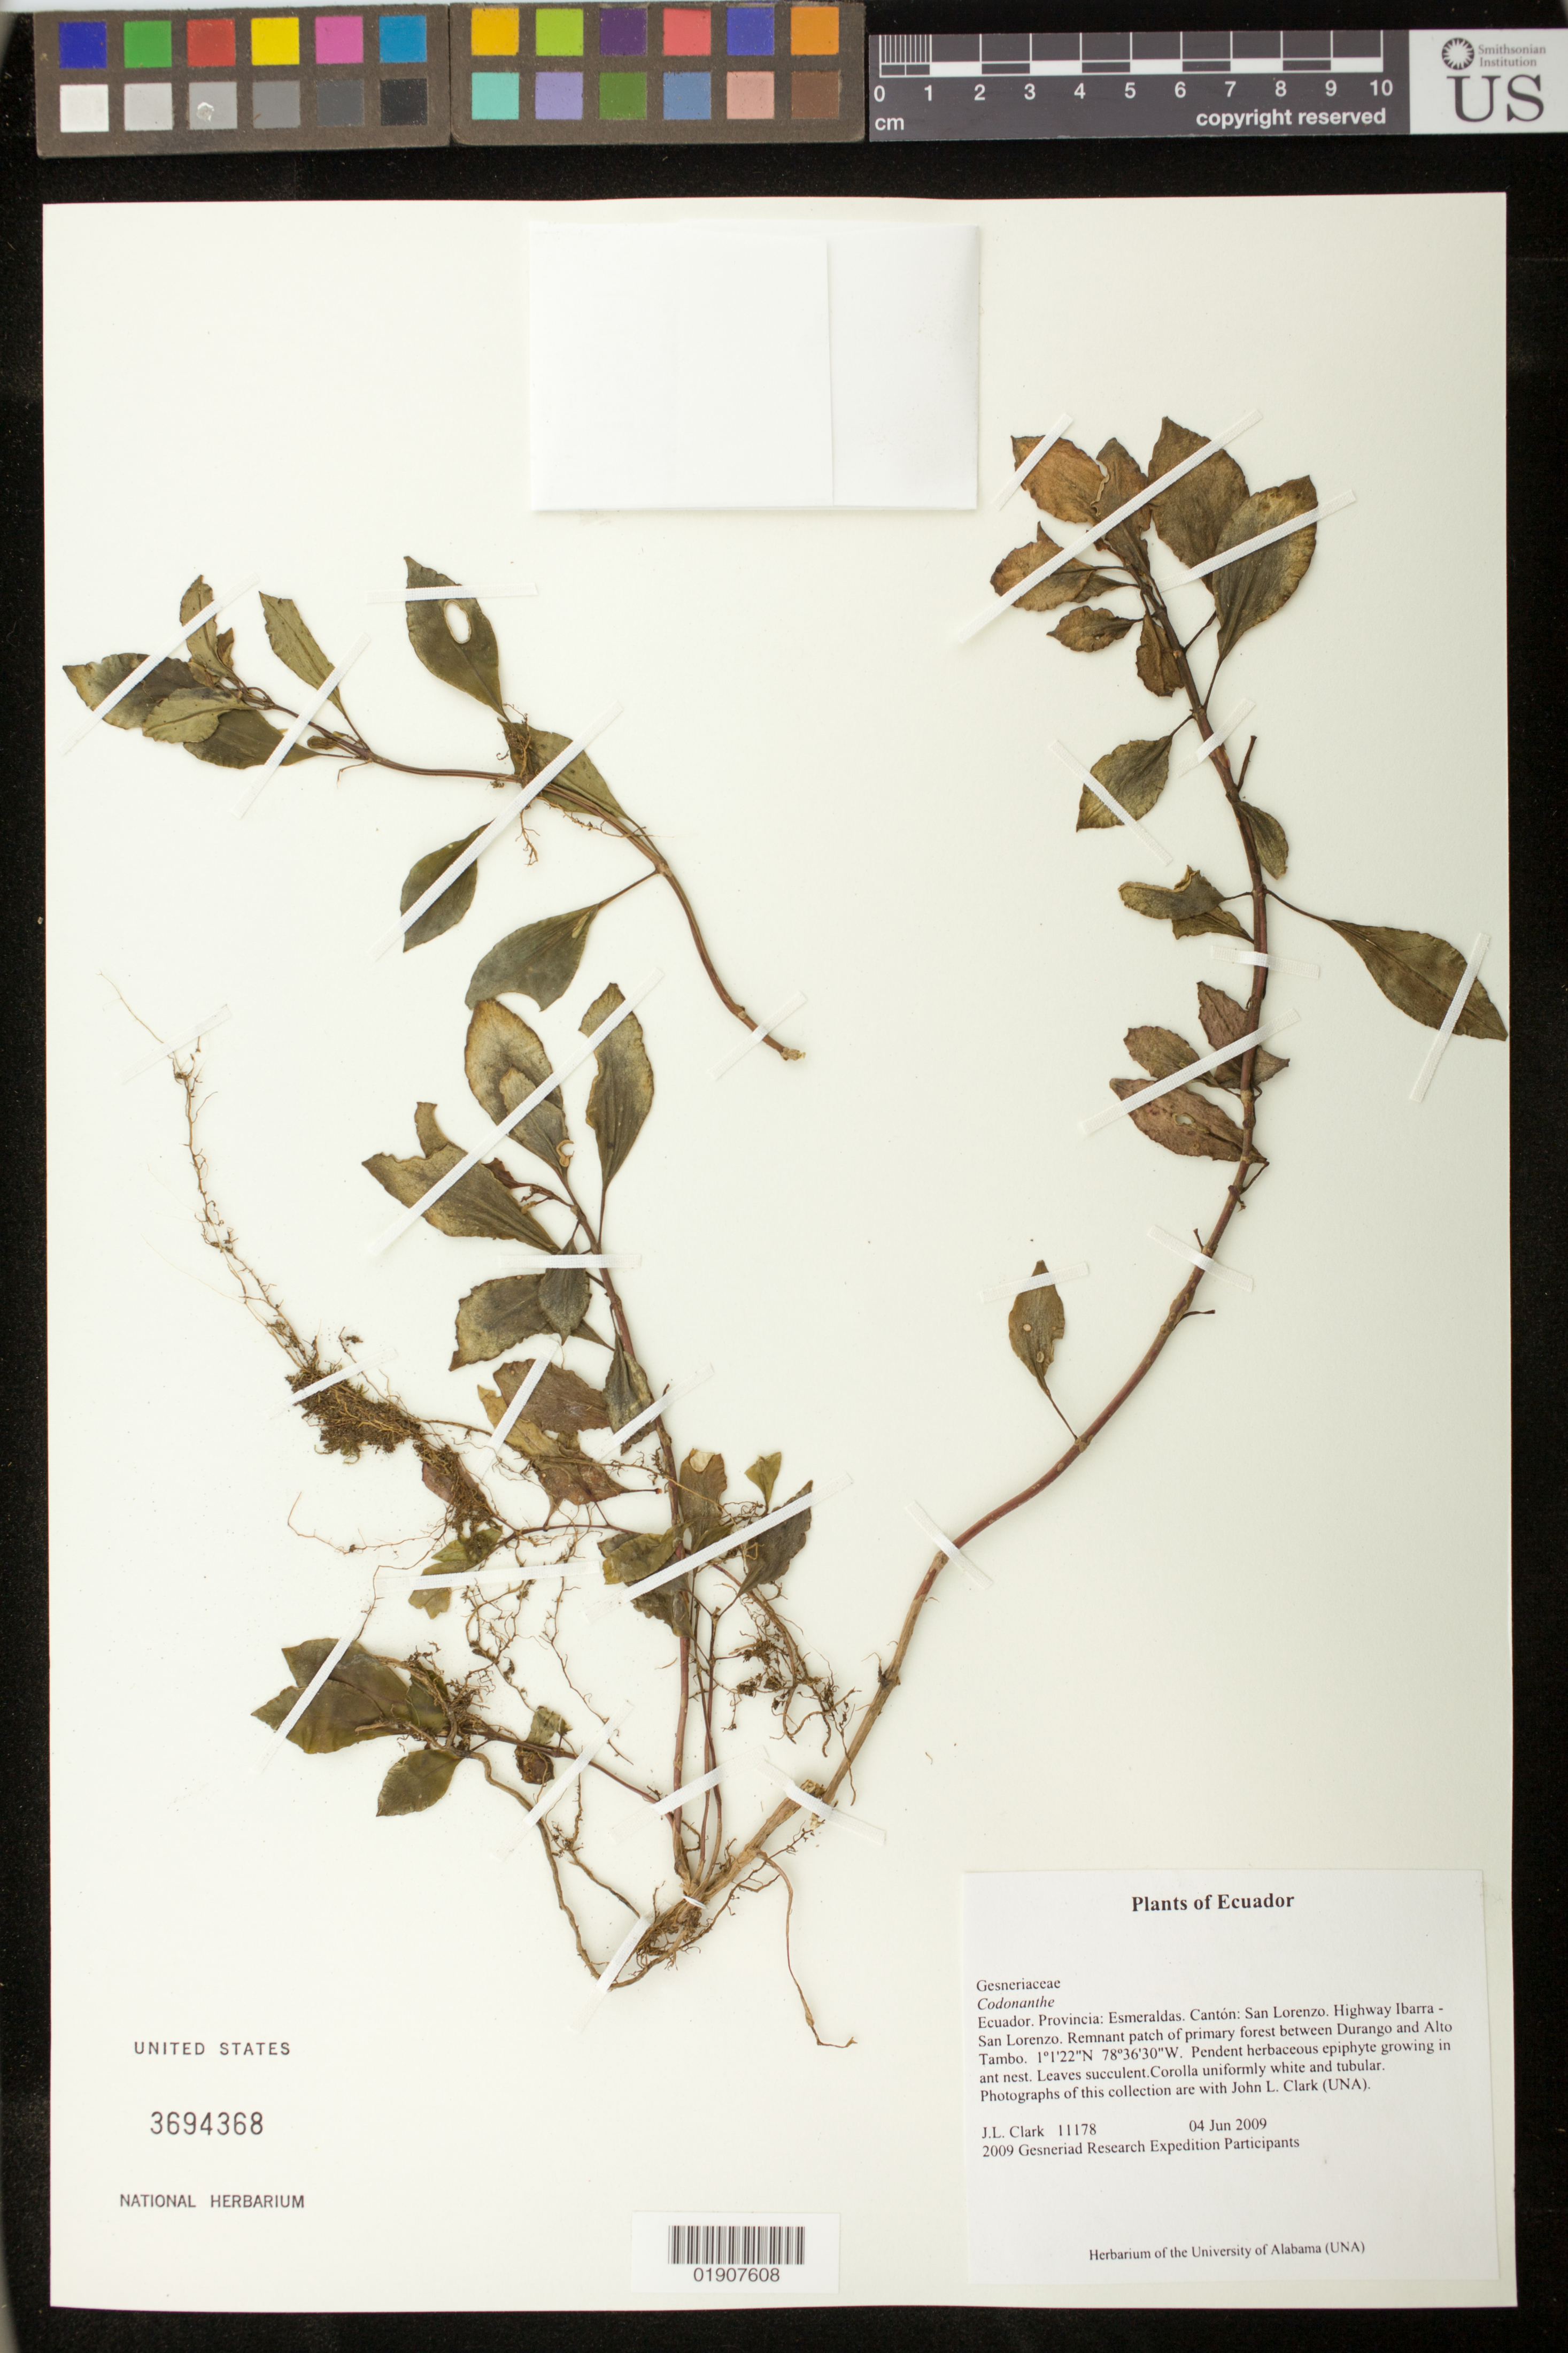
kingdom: Plantae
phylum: Tracheophyta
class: Magnoliopsida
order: Lamiales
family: Gesneriaceae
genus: Codonanthe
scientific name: Codonanthe sp.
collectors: J. L. Clark & 2009 Gesneriad Research Expedition Participants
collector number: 11178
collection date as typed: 04 Jun 2009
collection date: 2009-06-04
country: Ecuador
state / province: Esmeraldas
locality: Provincia: Esmeraldas. Cantón: San Lorenzo. Highway Ibarra - San Lorenzo. Remnant patch of primary forest between Durango and Alto Tambo.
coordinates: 1 01 22 N, 78 36 30 W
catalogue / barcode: US 3694368